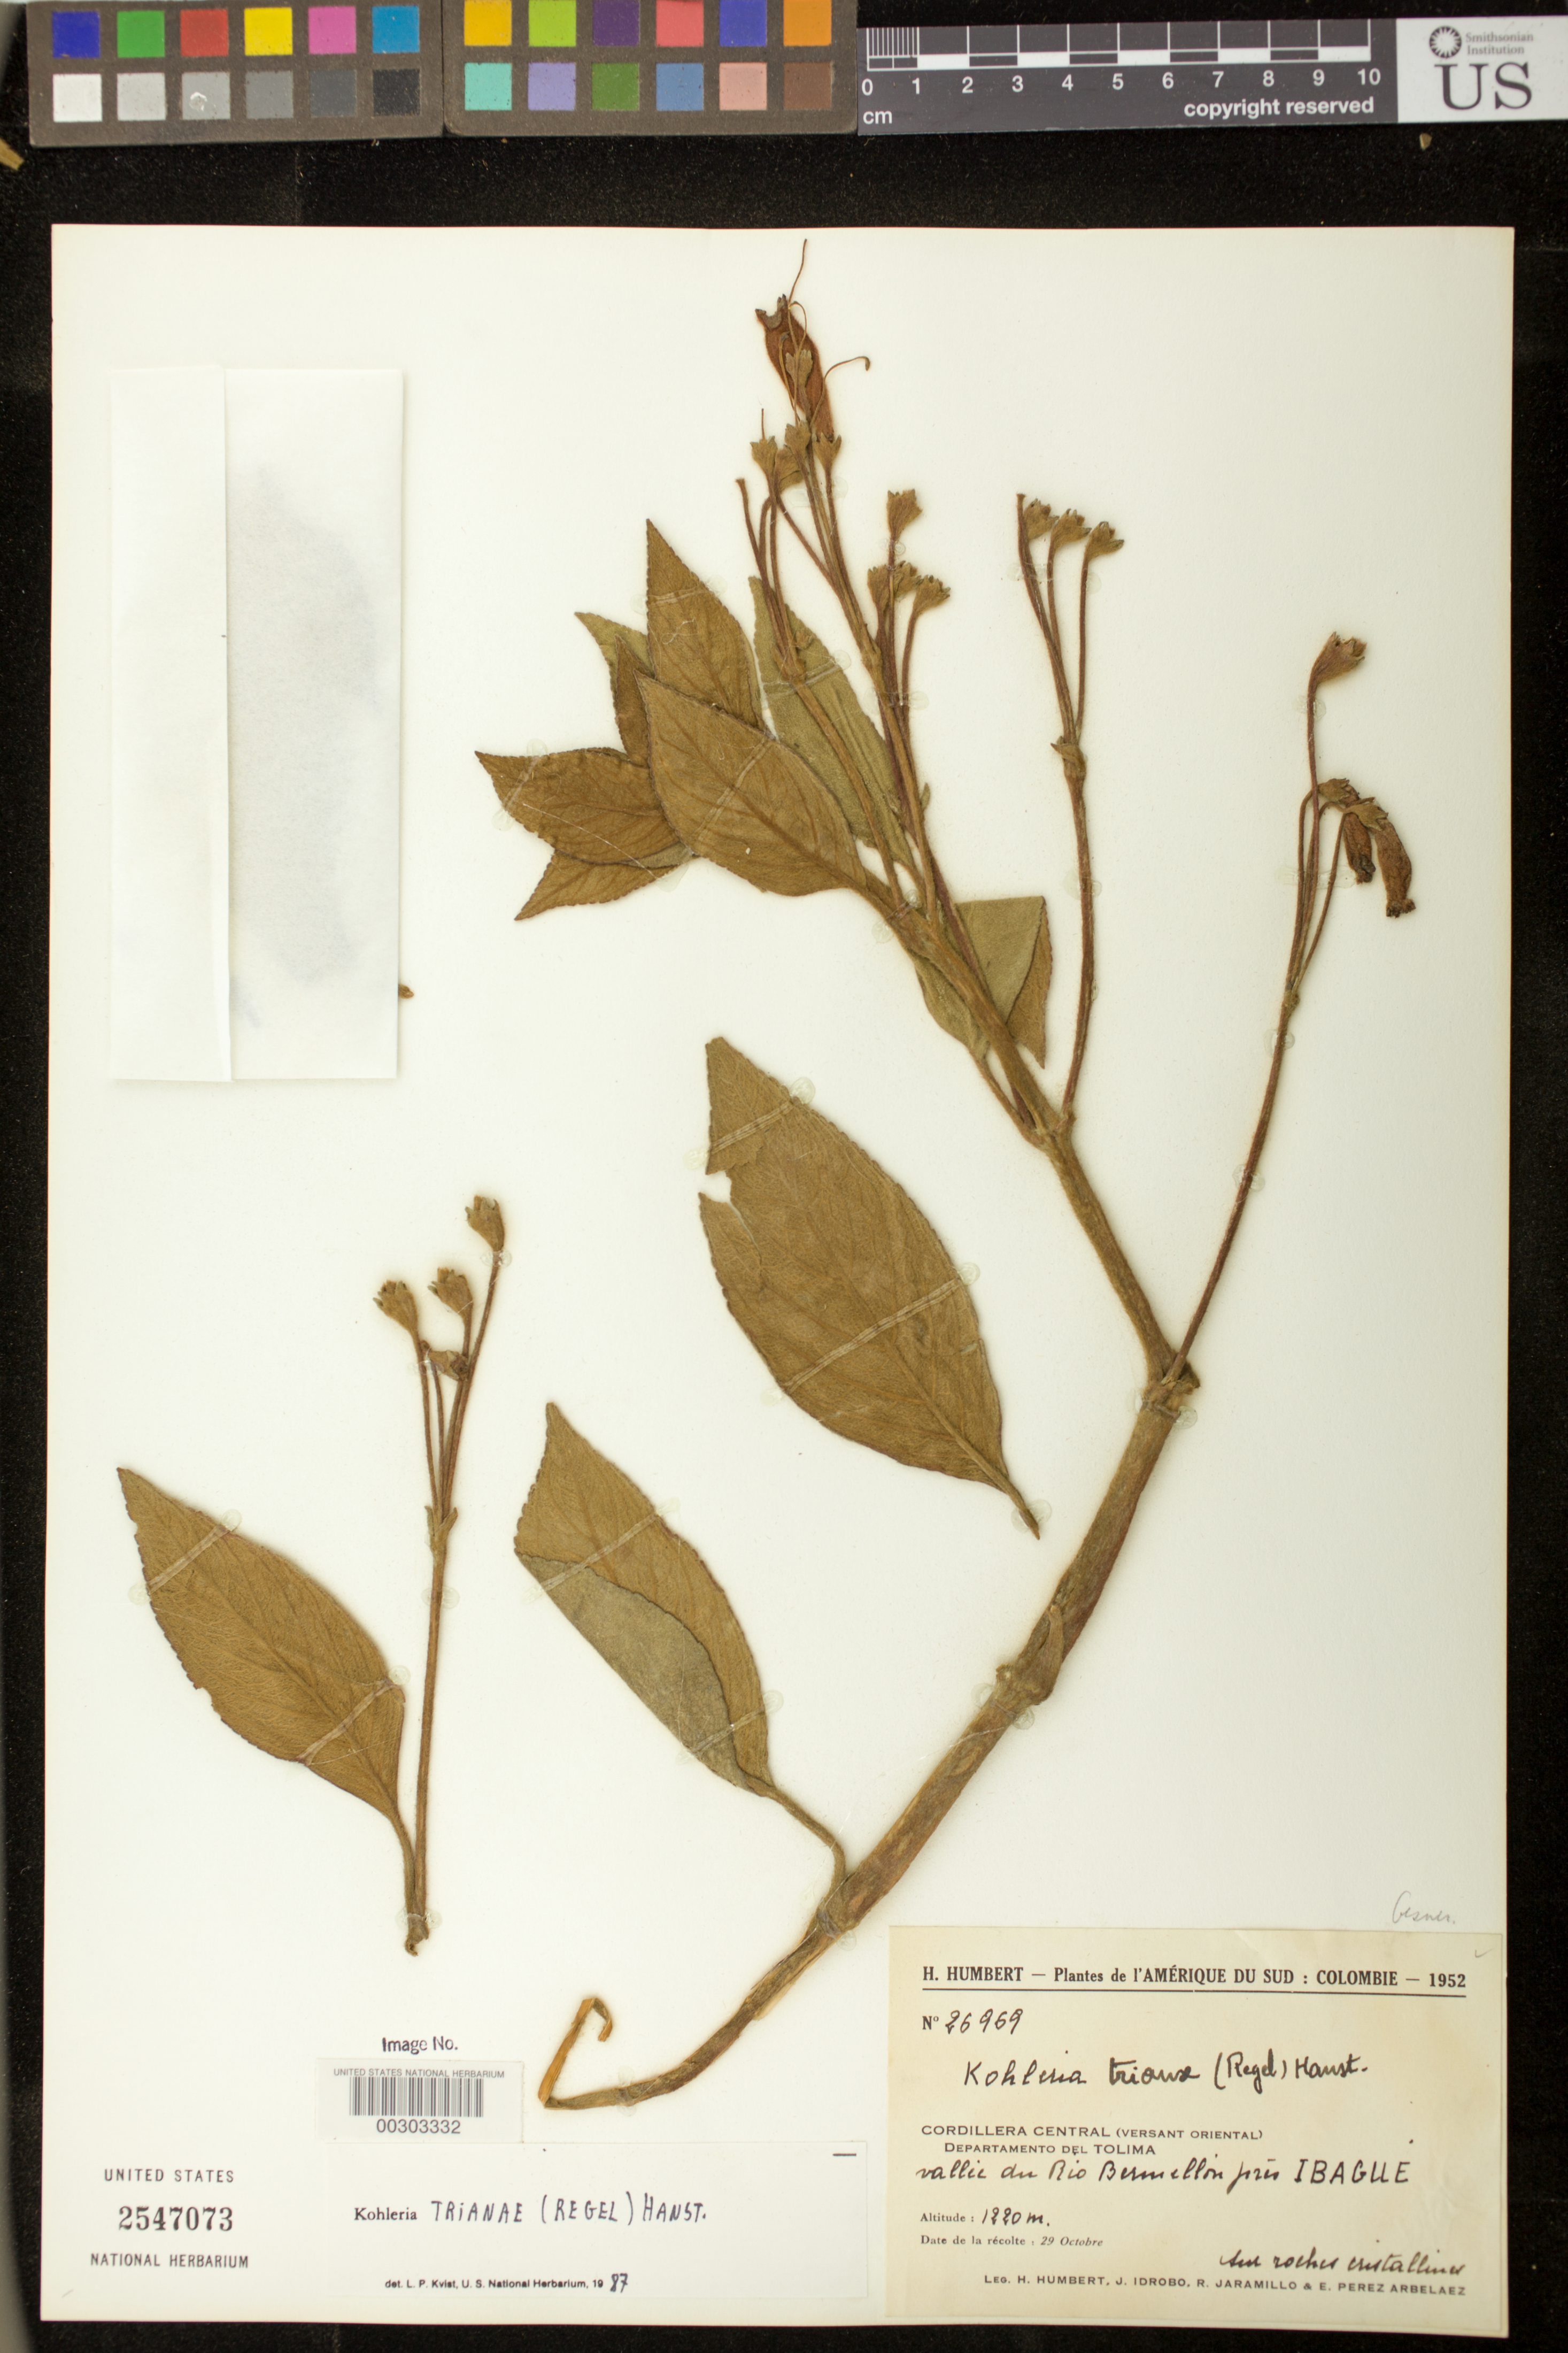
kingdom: Plantae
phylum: Tracheophyta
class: Magnoliopsida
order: Lamiales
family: Gesneriaceae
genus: Kohleria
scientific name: Kohleria trianae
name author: (Regel) Hanst.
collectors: H. Humbert, J. M. Idrobo, R. Jaramillo M. & E. Perez-A.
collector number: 26969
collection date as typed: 29 Oct 1952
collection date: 1952-10-29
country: Colombia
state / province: Tolima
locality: Cordillera Central, valley of Rio Bermellon near Ibague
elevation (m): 1220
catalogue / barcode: US 2547073